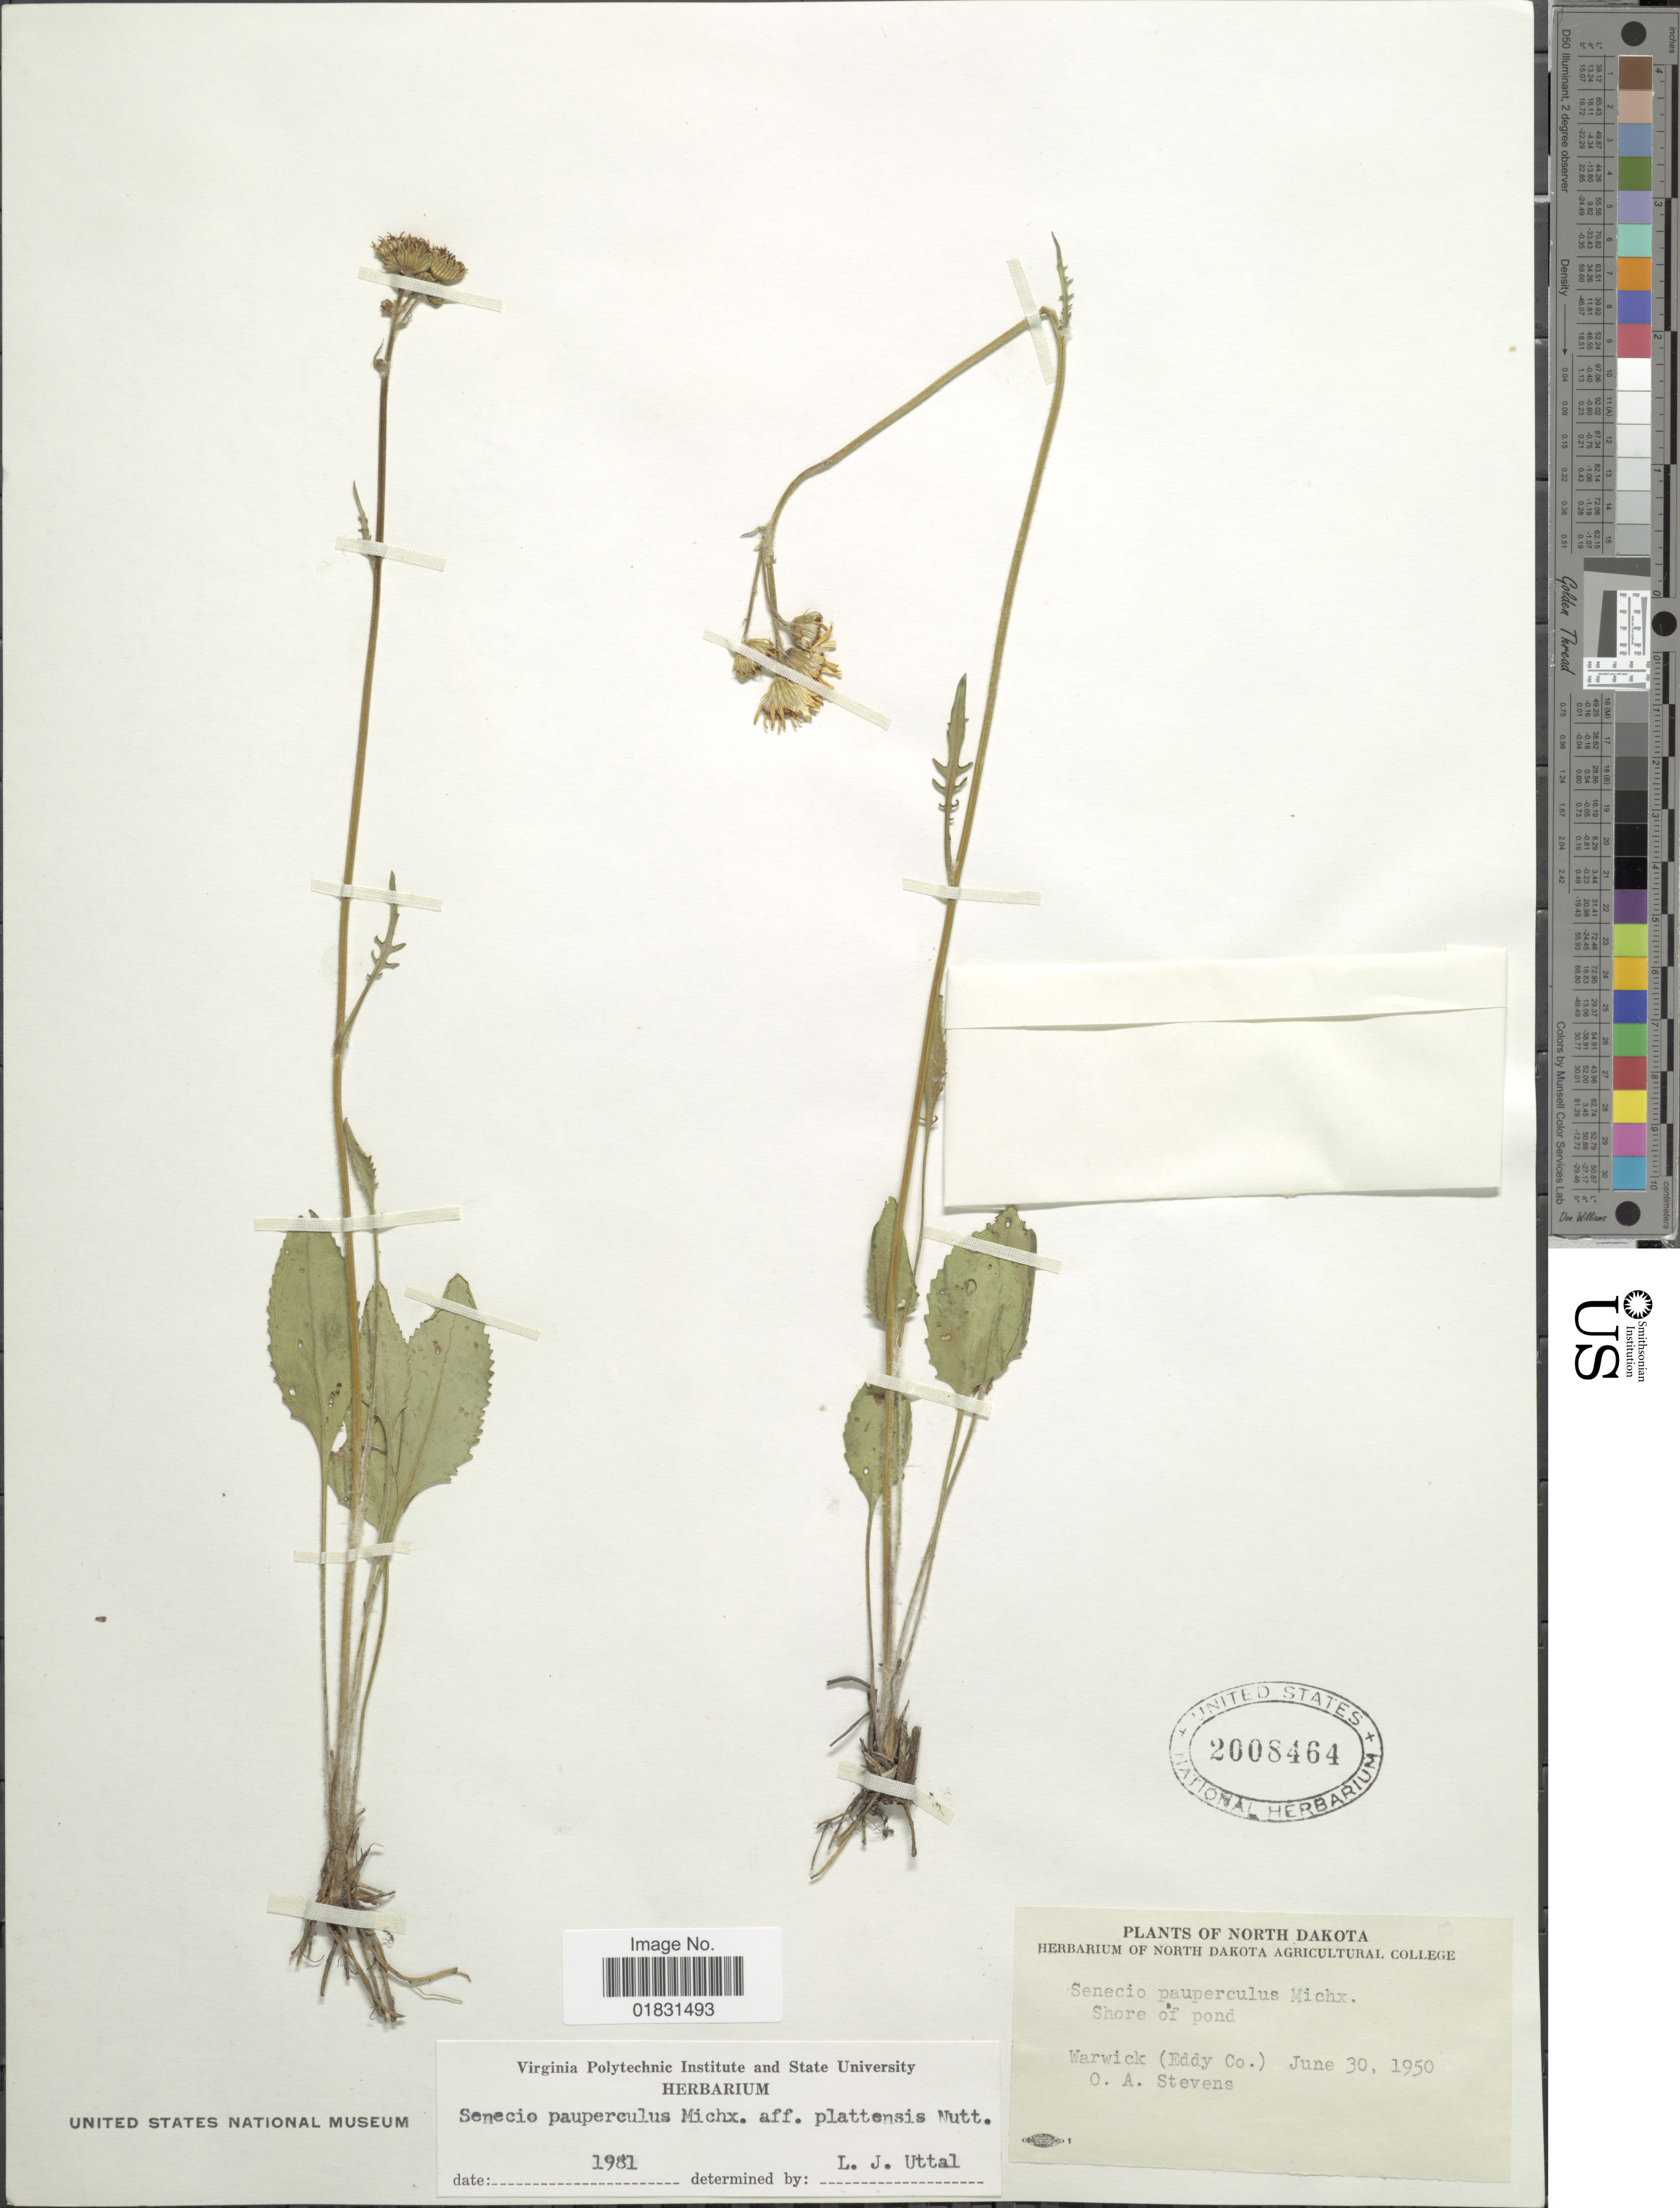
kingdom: Plantae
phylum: Tracheophyta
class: Magnoliopsida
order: Asterales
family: Asteraceae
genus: Packera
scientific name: Packera paupercula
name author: (Michx.) Á. Löve & D. Löve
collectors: O. A. Stevens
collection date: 1950-06-30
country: United States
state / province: North Dakota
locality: Warwick (Eddy Co)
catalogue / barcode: US 2008464